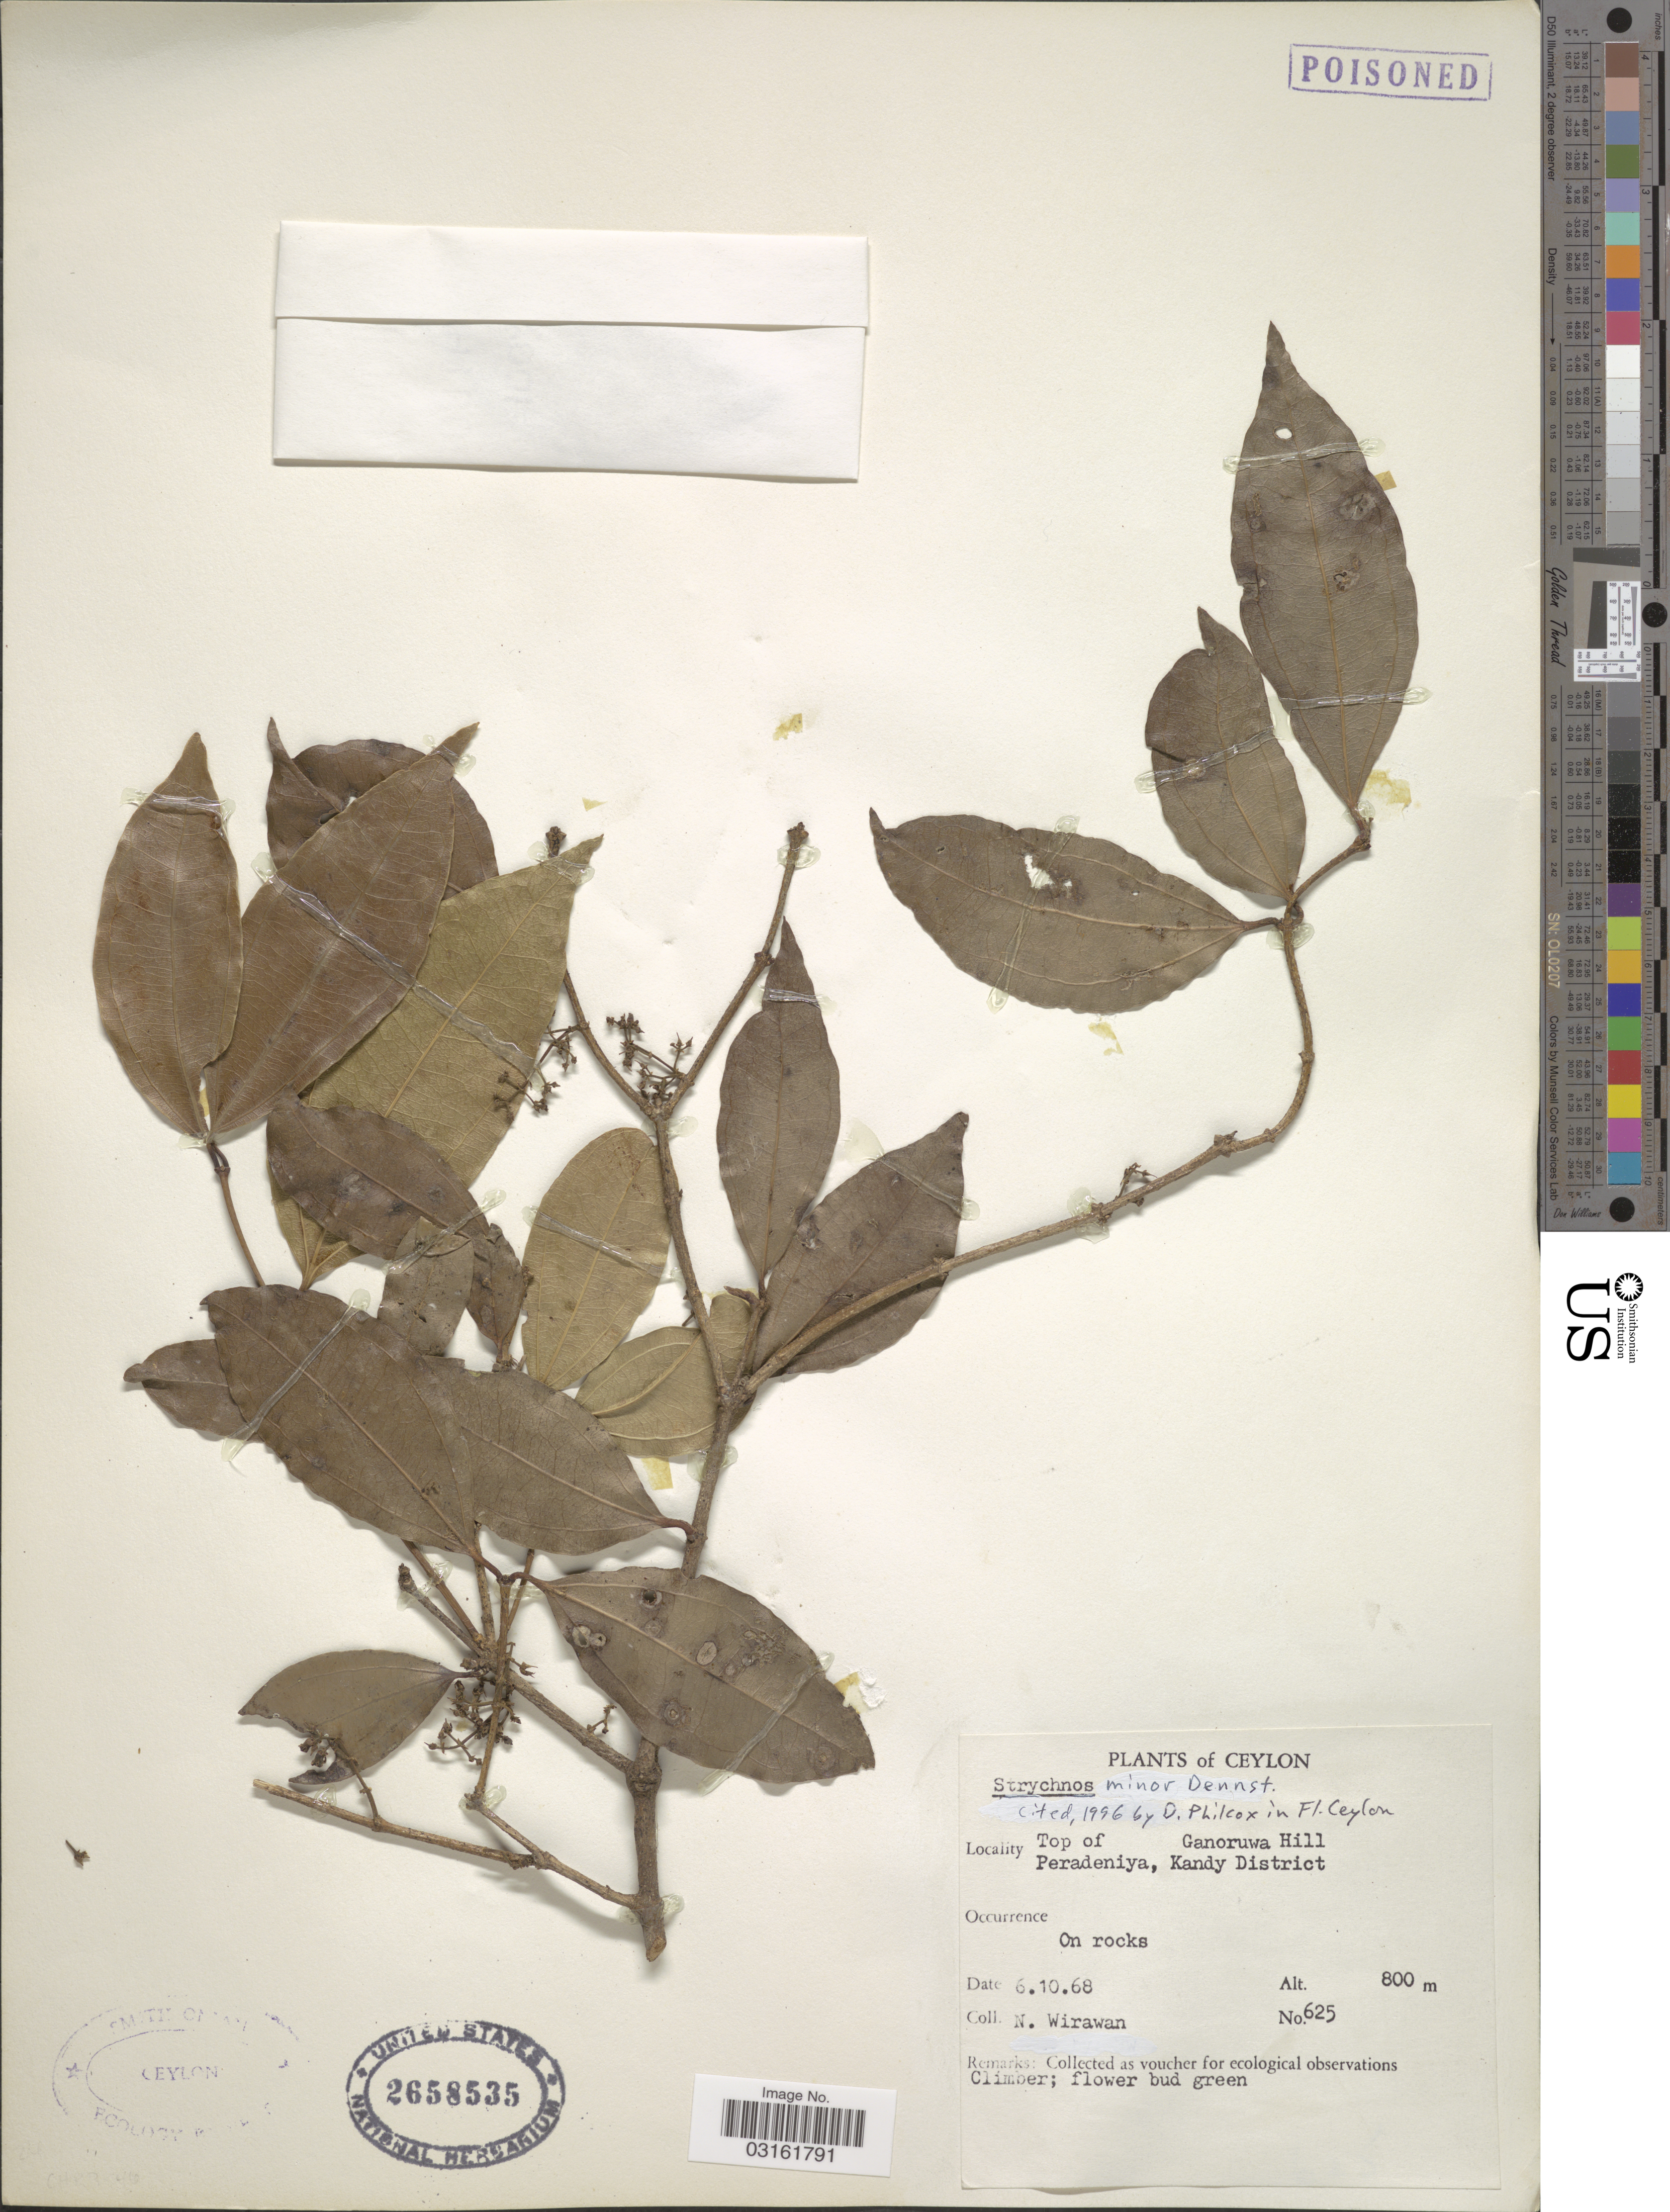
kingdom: Plantae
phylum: Tracheophyta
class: Magnoliopsida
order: Gentianales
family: Loganiaceae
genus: Strychnos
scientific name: Strychnos minor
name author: Dennst.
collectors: N. Wirawan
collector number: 625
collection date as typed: Transcribed d/m/y: 6/10/68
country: Sri Lanka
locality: Ceylon. Top of Ganoruwa Hill Peradeniya, Kandy District.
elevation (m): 800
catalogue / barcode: US 2658535